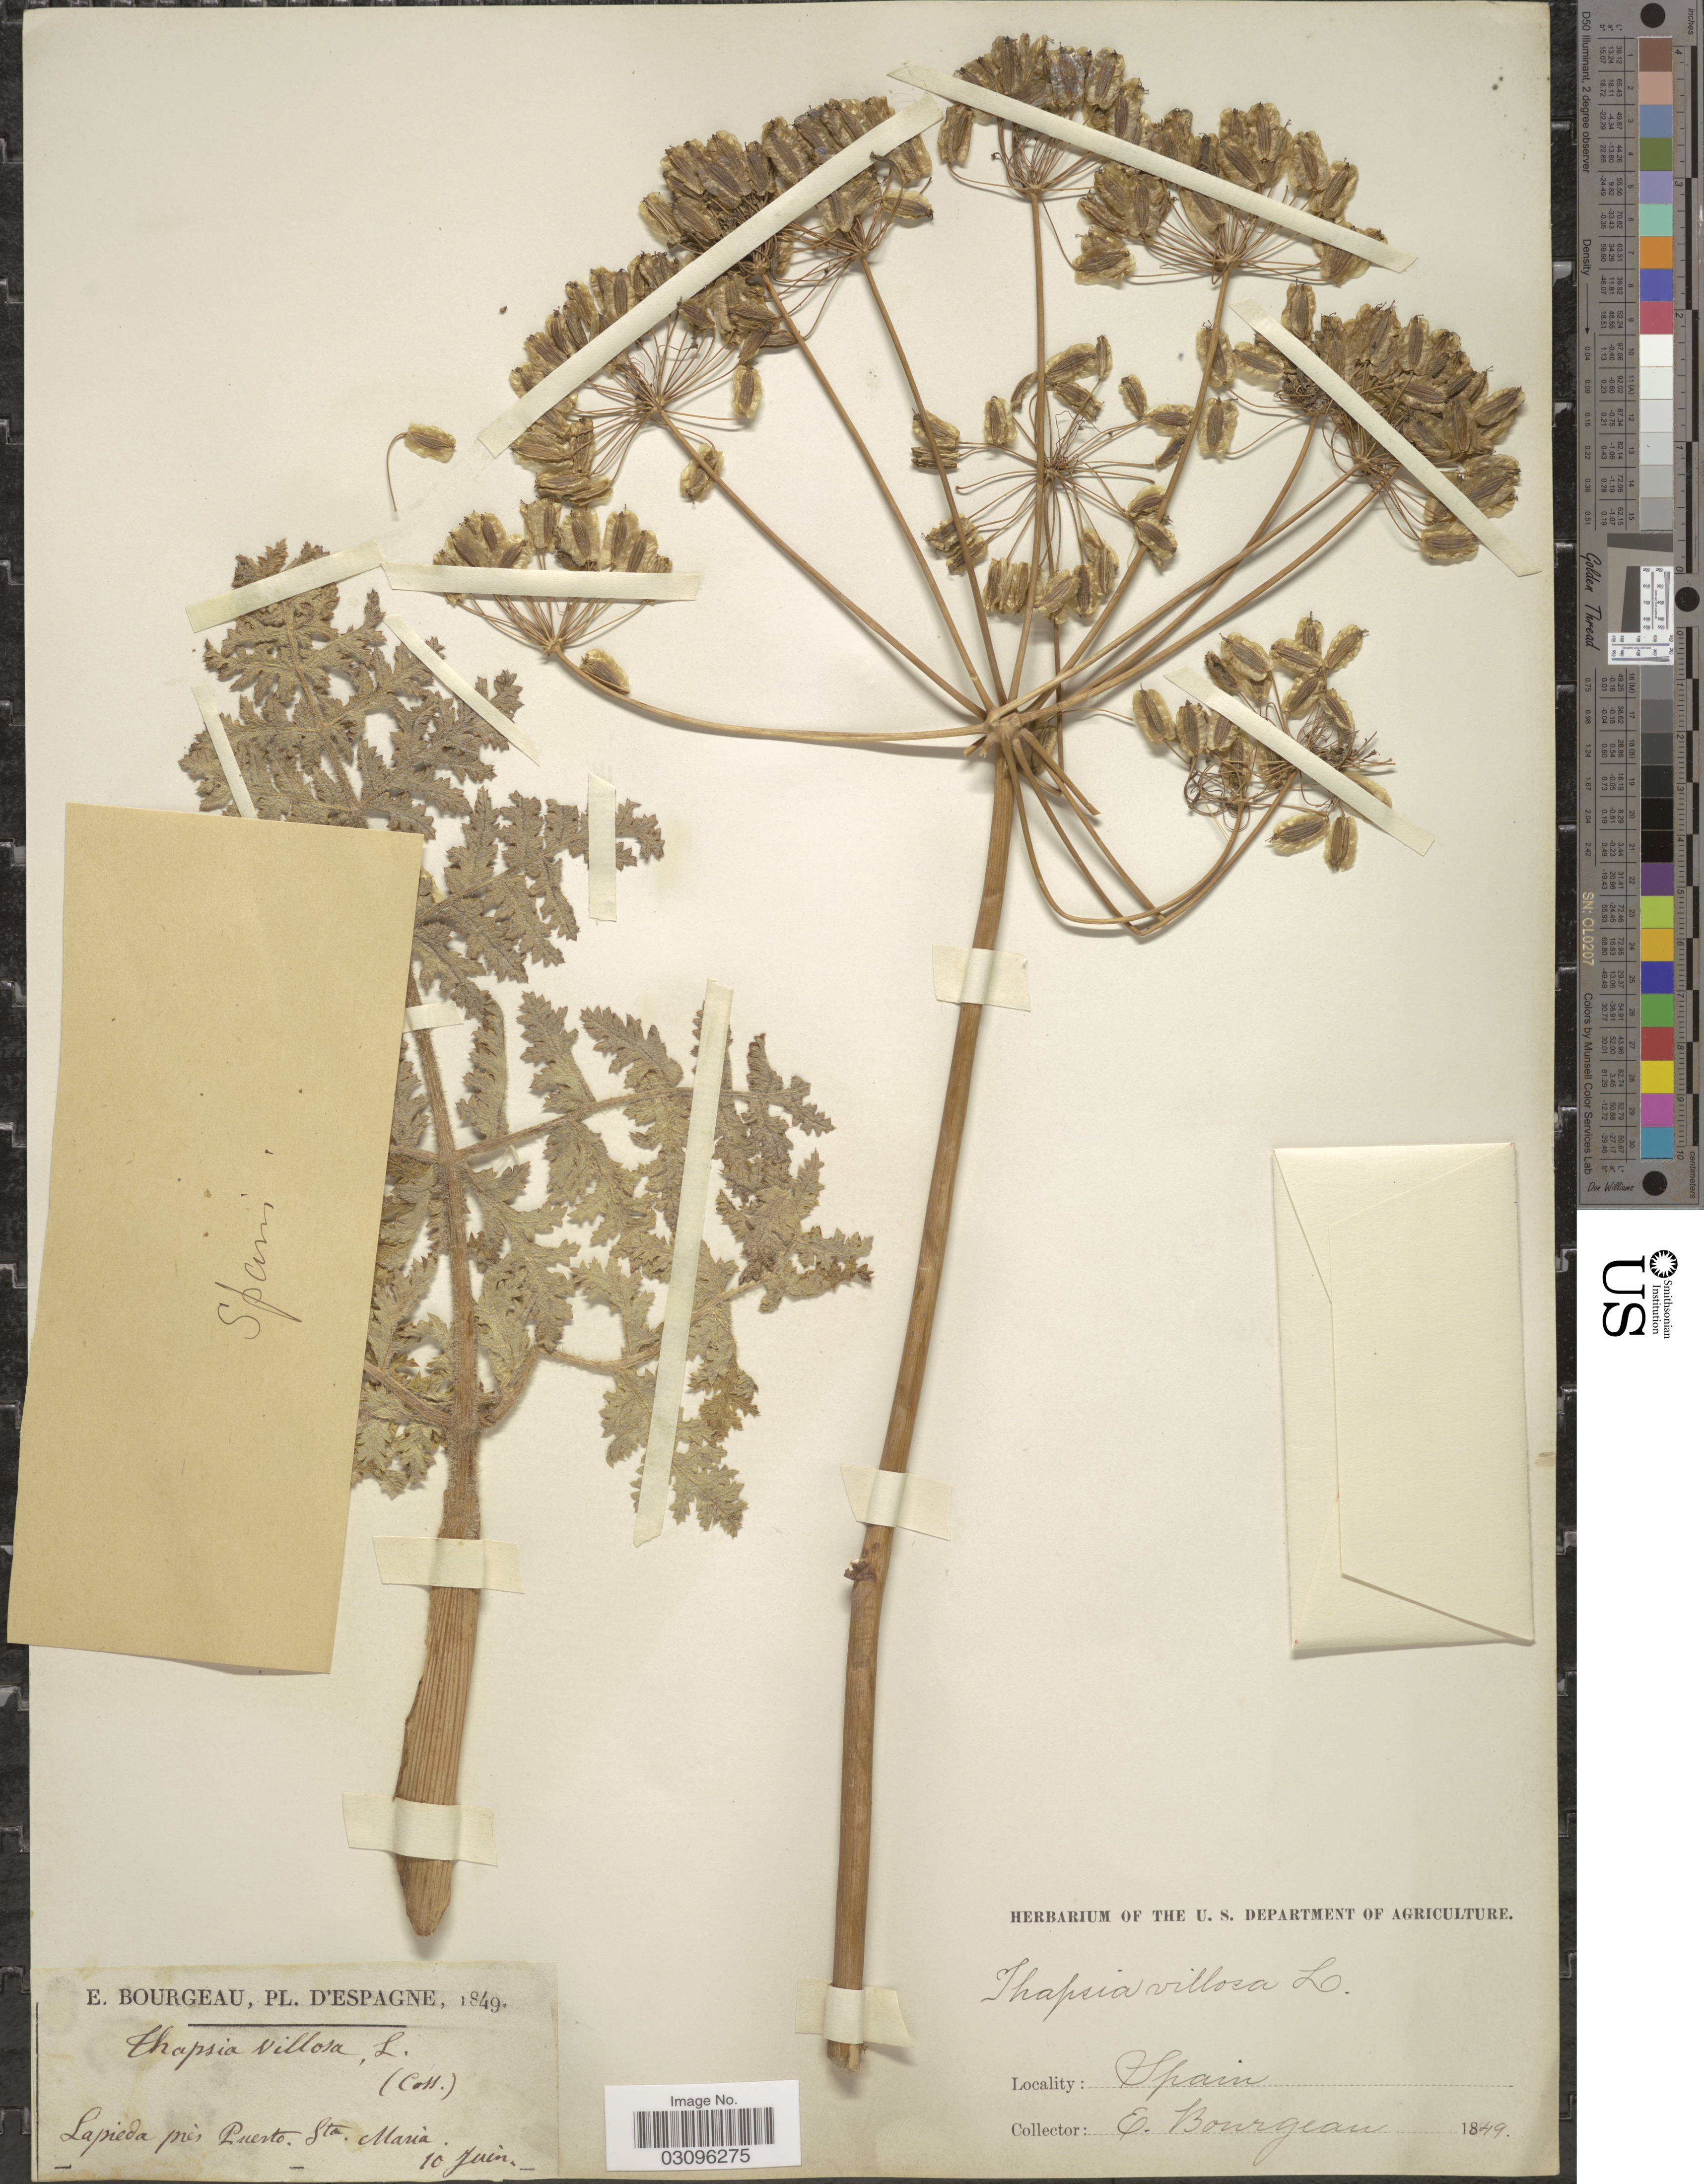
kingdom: Plantae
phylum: Tracheophyta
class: Magnoliopsida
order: Apiales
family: Apiaceae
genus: Thapsia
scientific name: Thapsia villosa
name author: L.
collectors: E. Bourgeau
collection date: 1849-06-10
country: Spain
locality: Lapieda près Puerto. Sta. Maria.